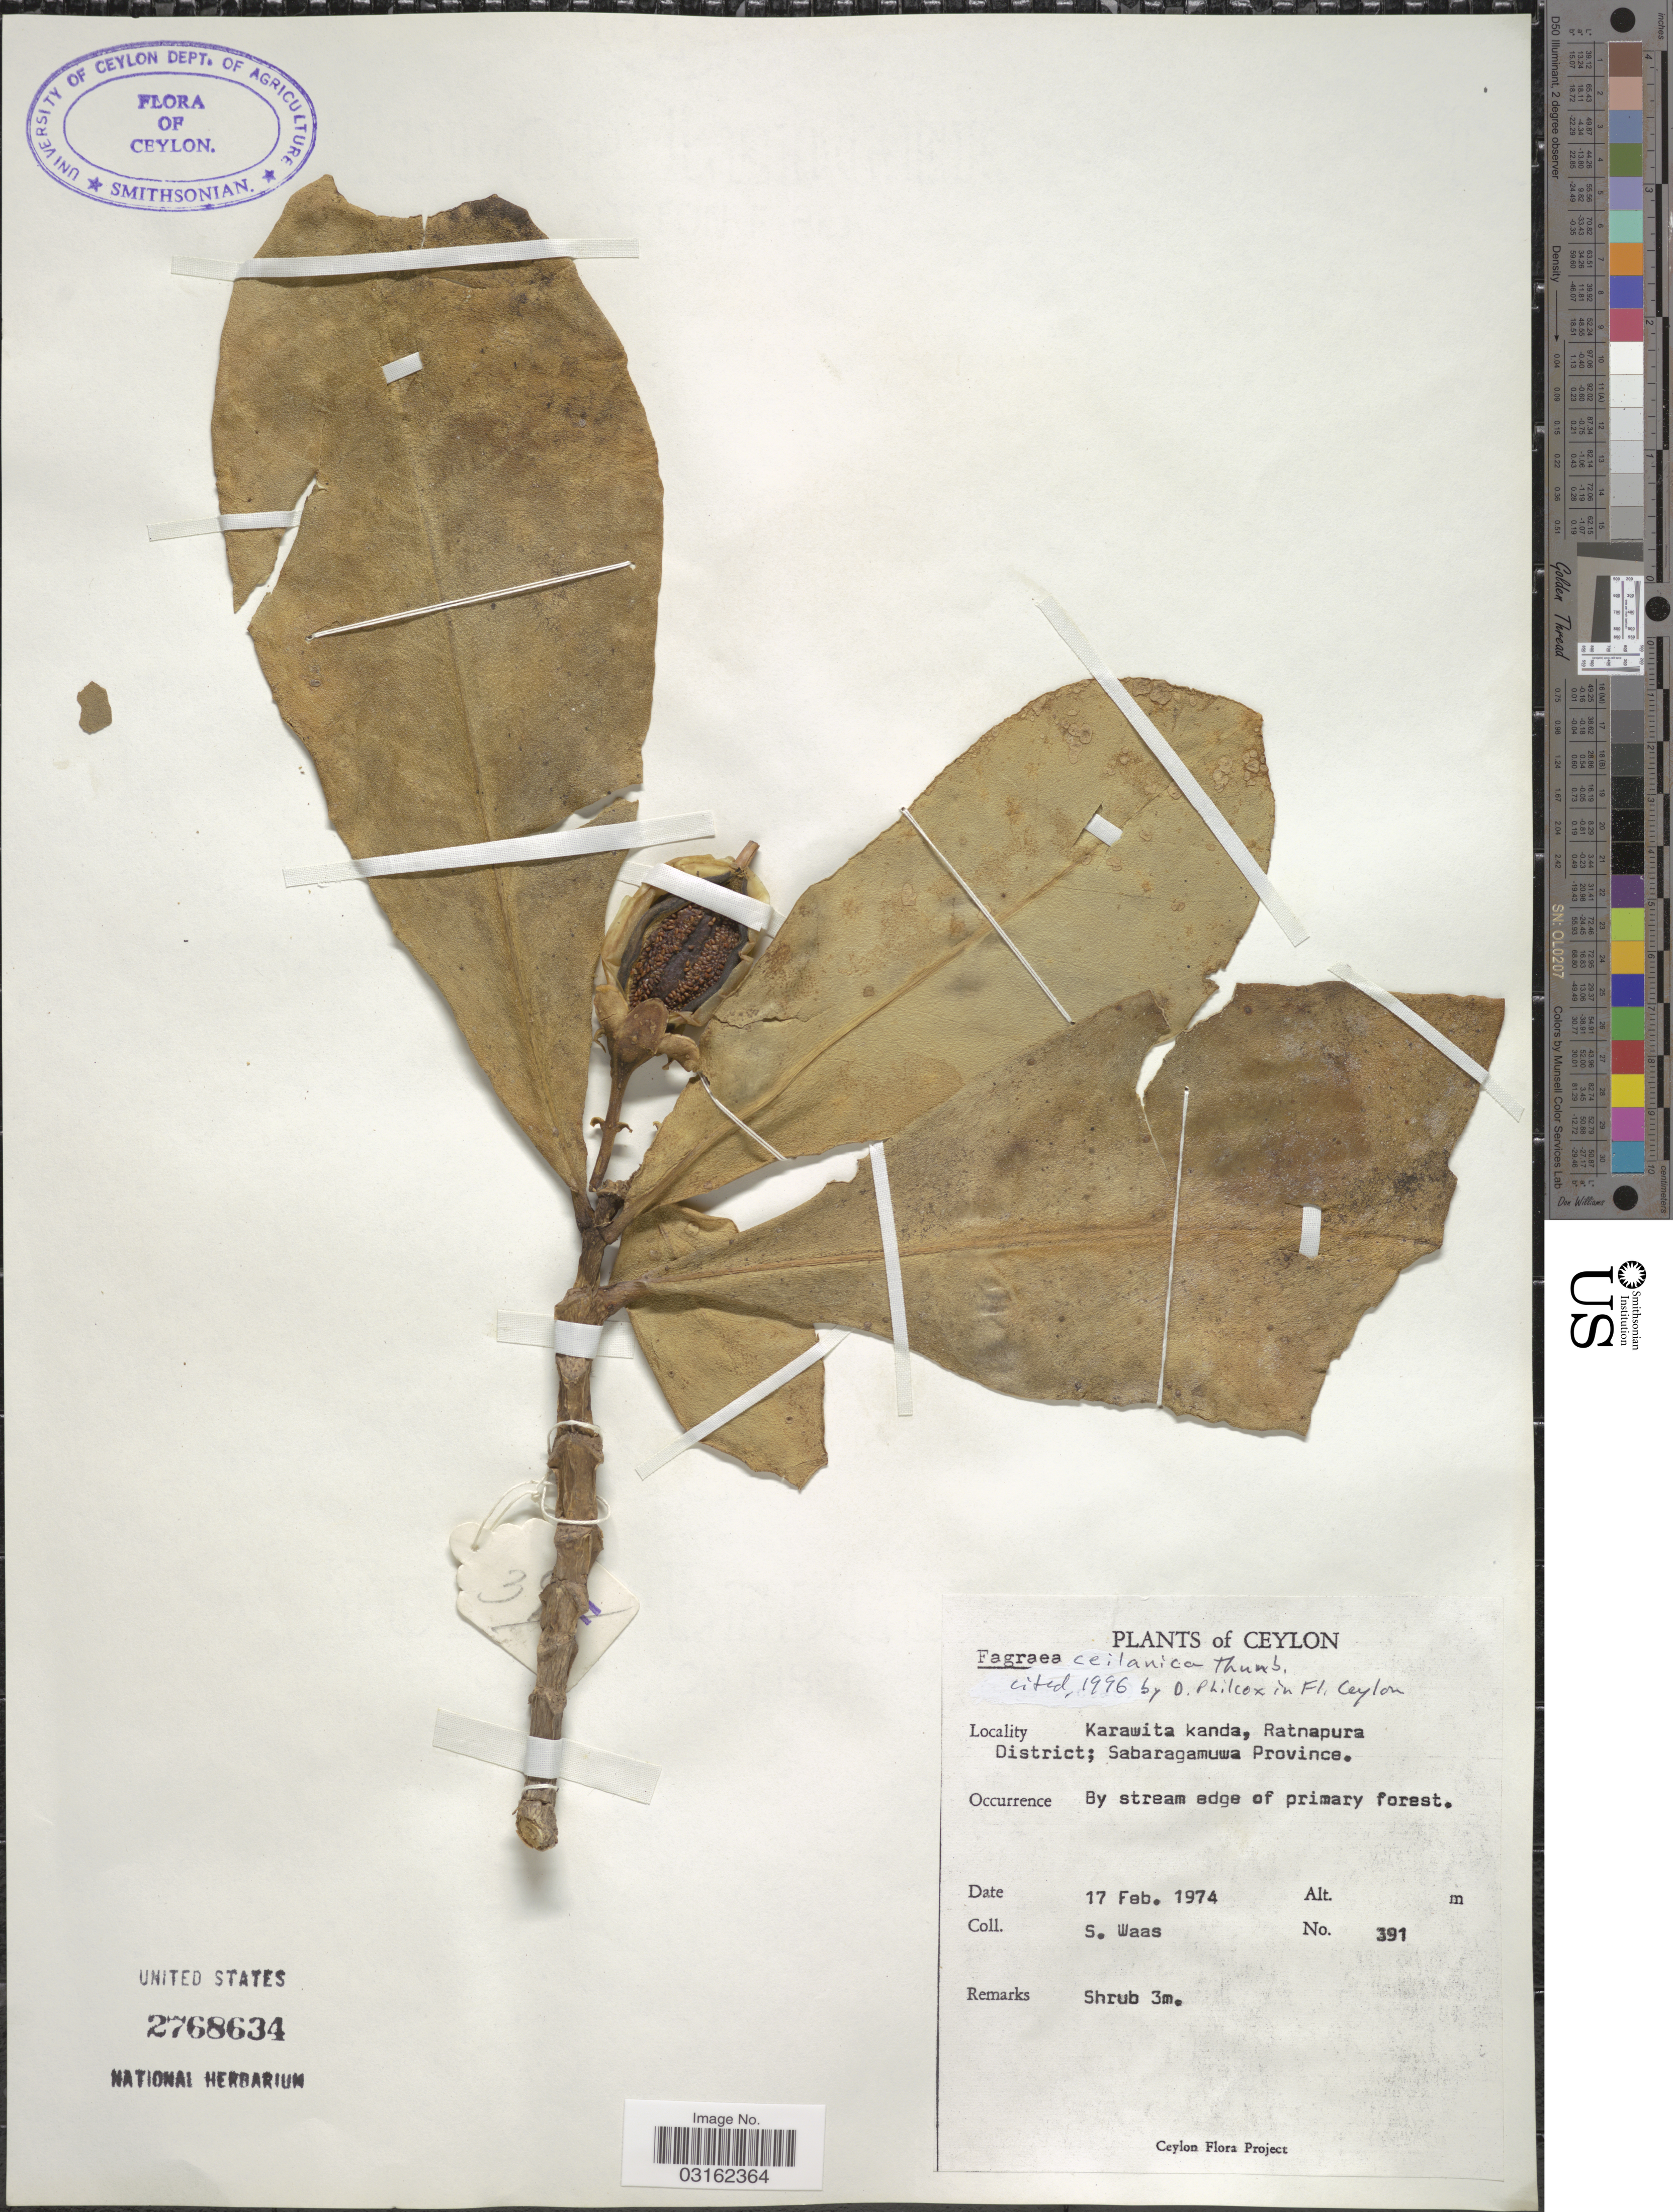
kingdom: Plantae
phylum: Tracheophyta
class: Magnoliopsida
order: Gentianales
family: Gentianaceae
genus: Fagraea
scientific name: Fagraea ceilanica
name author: Thunb.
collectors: S. Waas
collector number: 391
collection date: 1974-02-17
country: Sri Lanka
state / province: Sabaragamuwa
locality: Ceylon, Karawita kanda, Ratnapura District.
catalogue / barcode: US 2768634